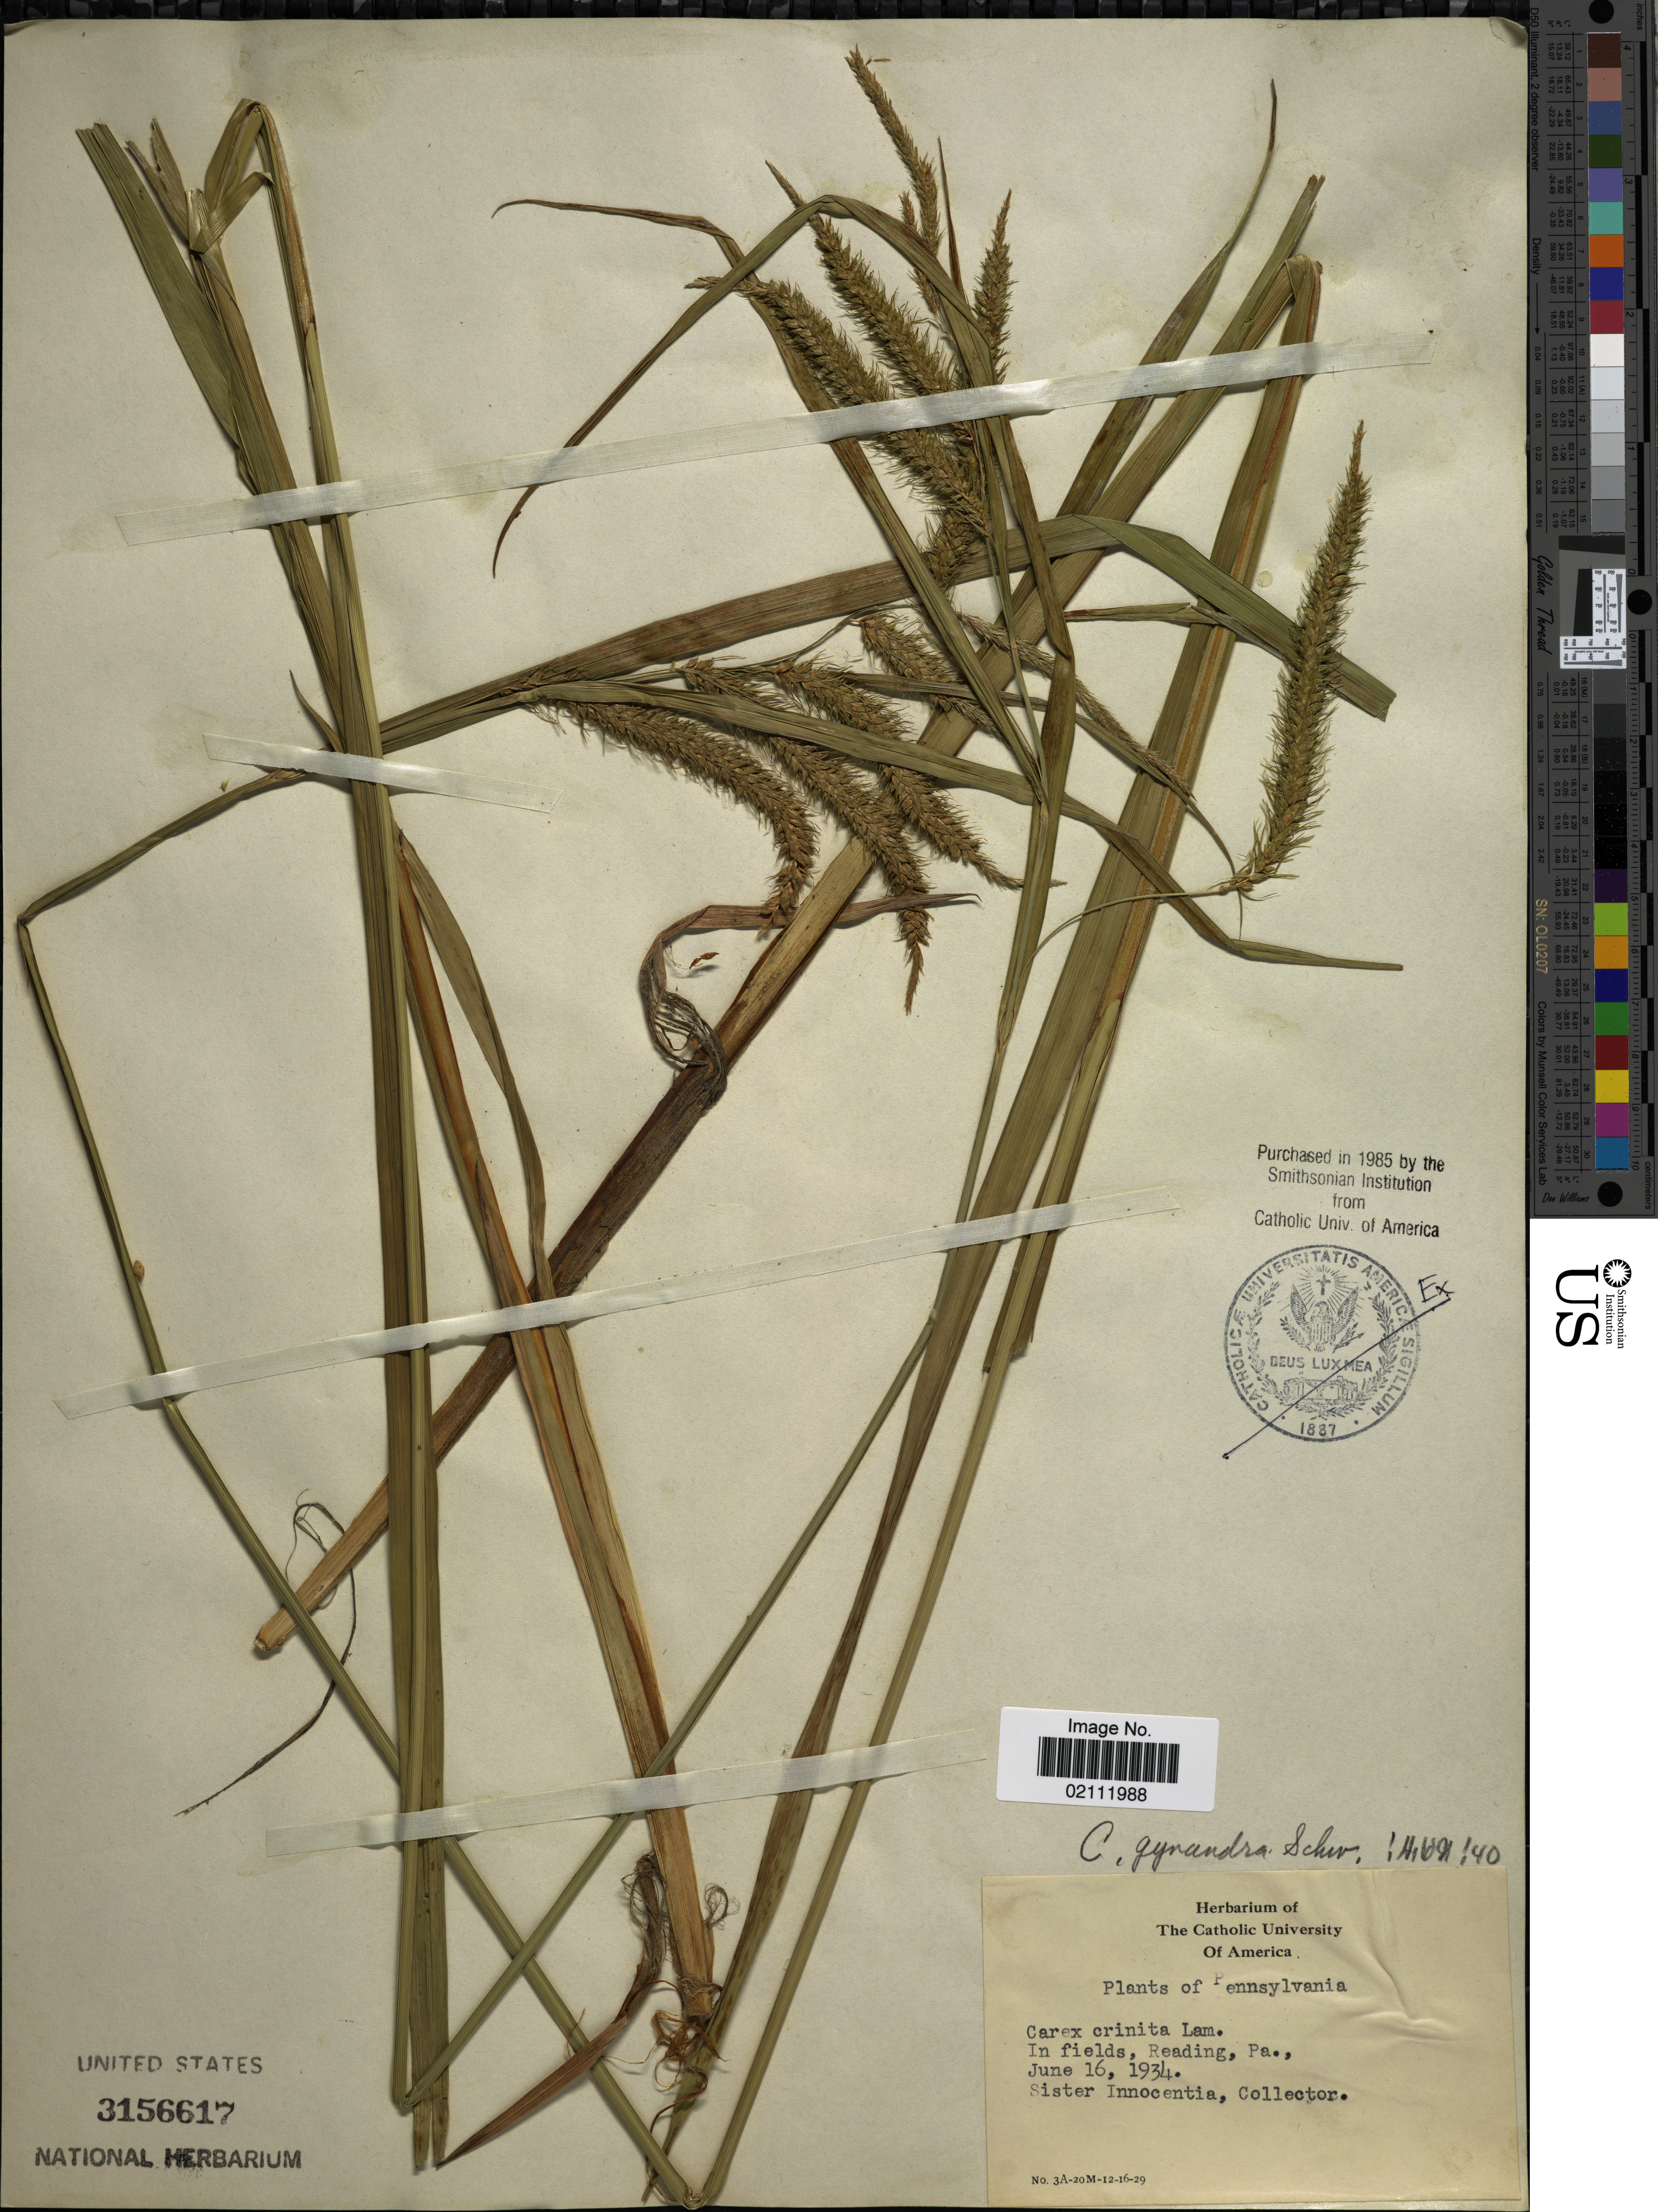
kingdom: Plantae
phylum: Tracheophyta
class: Liliopsida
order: Poales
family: Cyperaceae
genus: Carex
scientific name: Carex gynandra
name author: Schwein.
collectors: S. Innocentia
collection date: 1934-06-16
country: United States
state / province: Pennsylvania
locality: In fields, Reading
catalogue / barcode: US 3156617